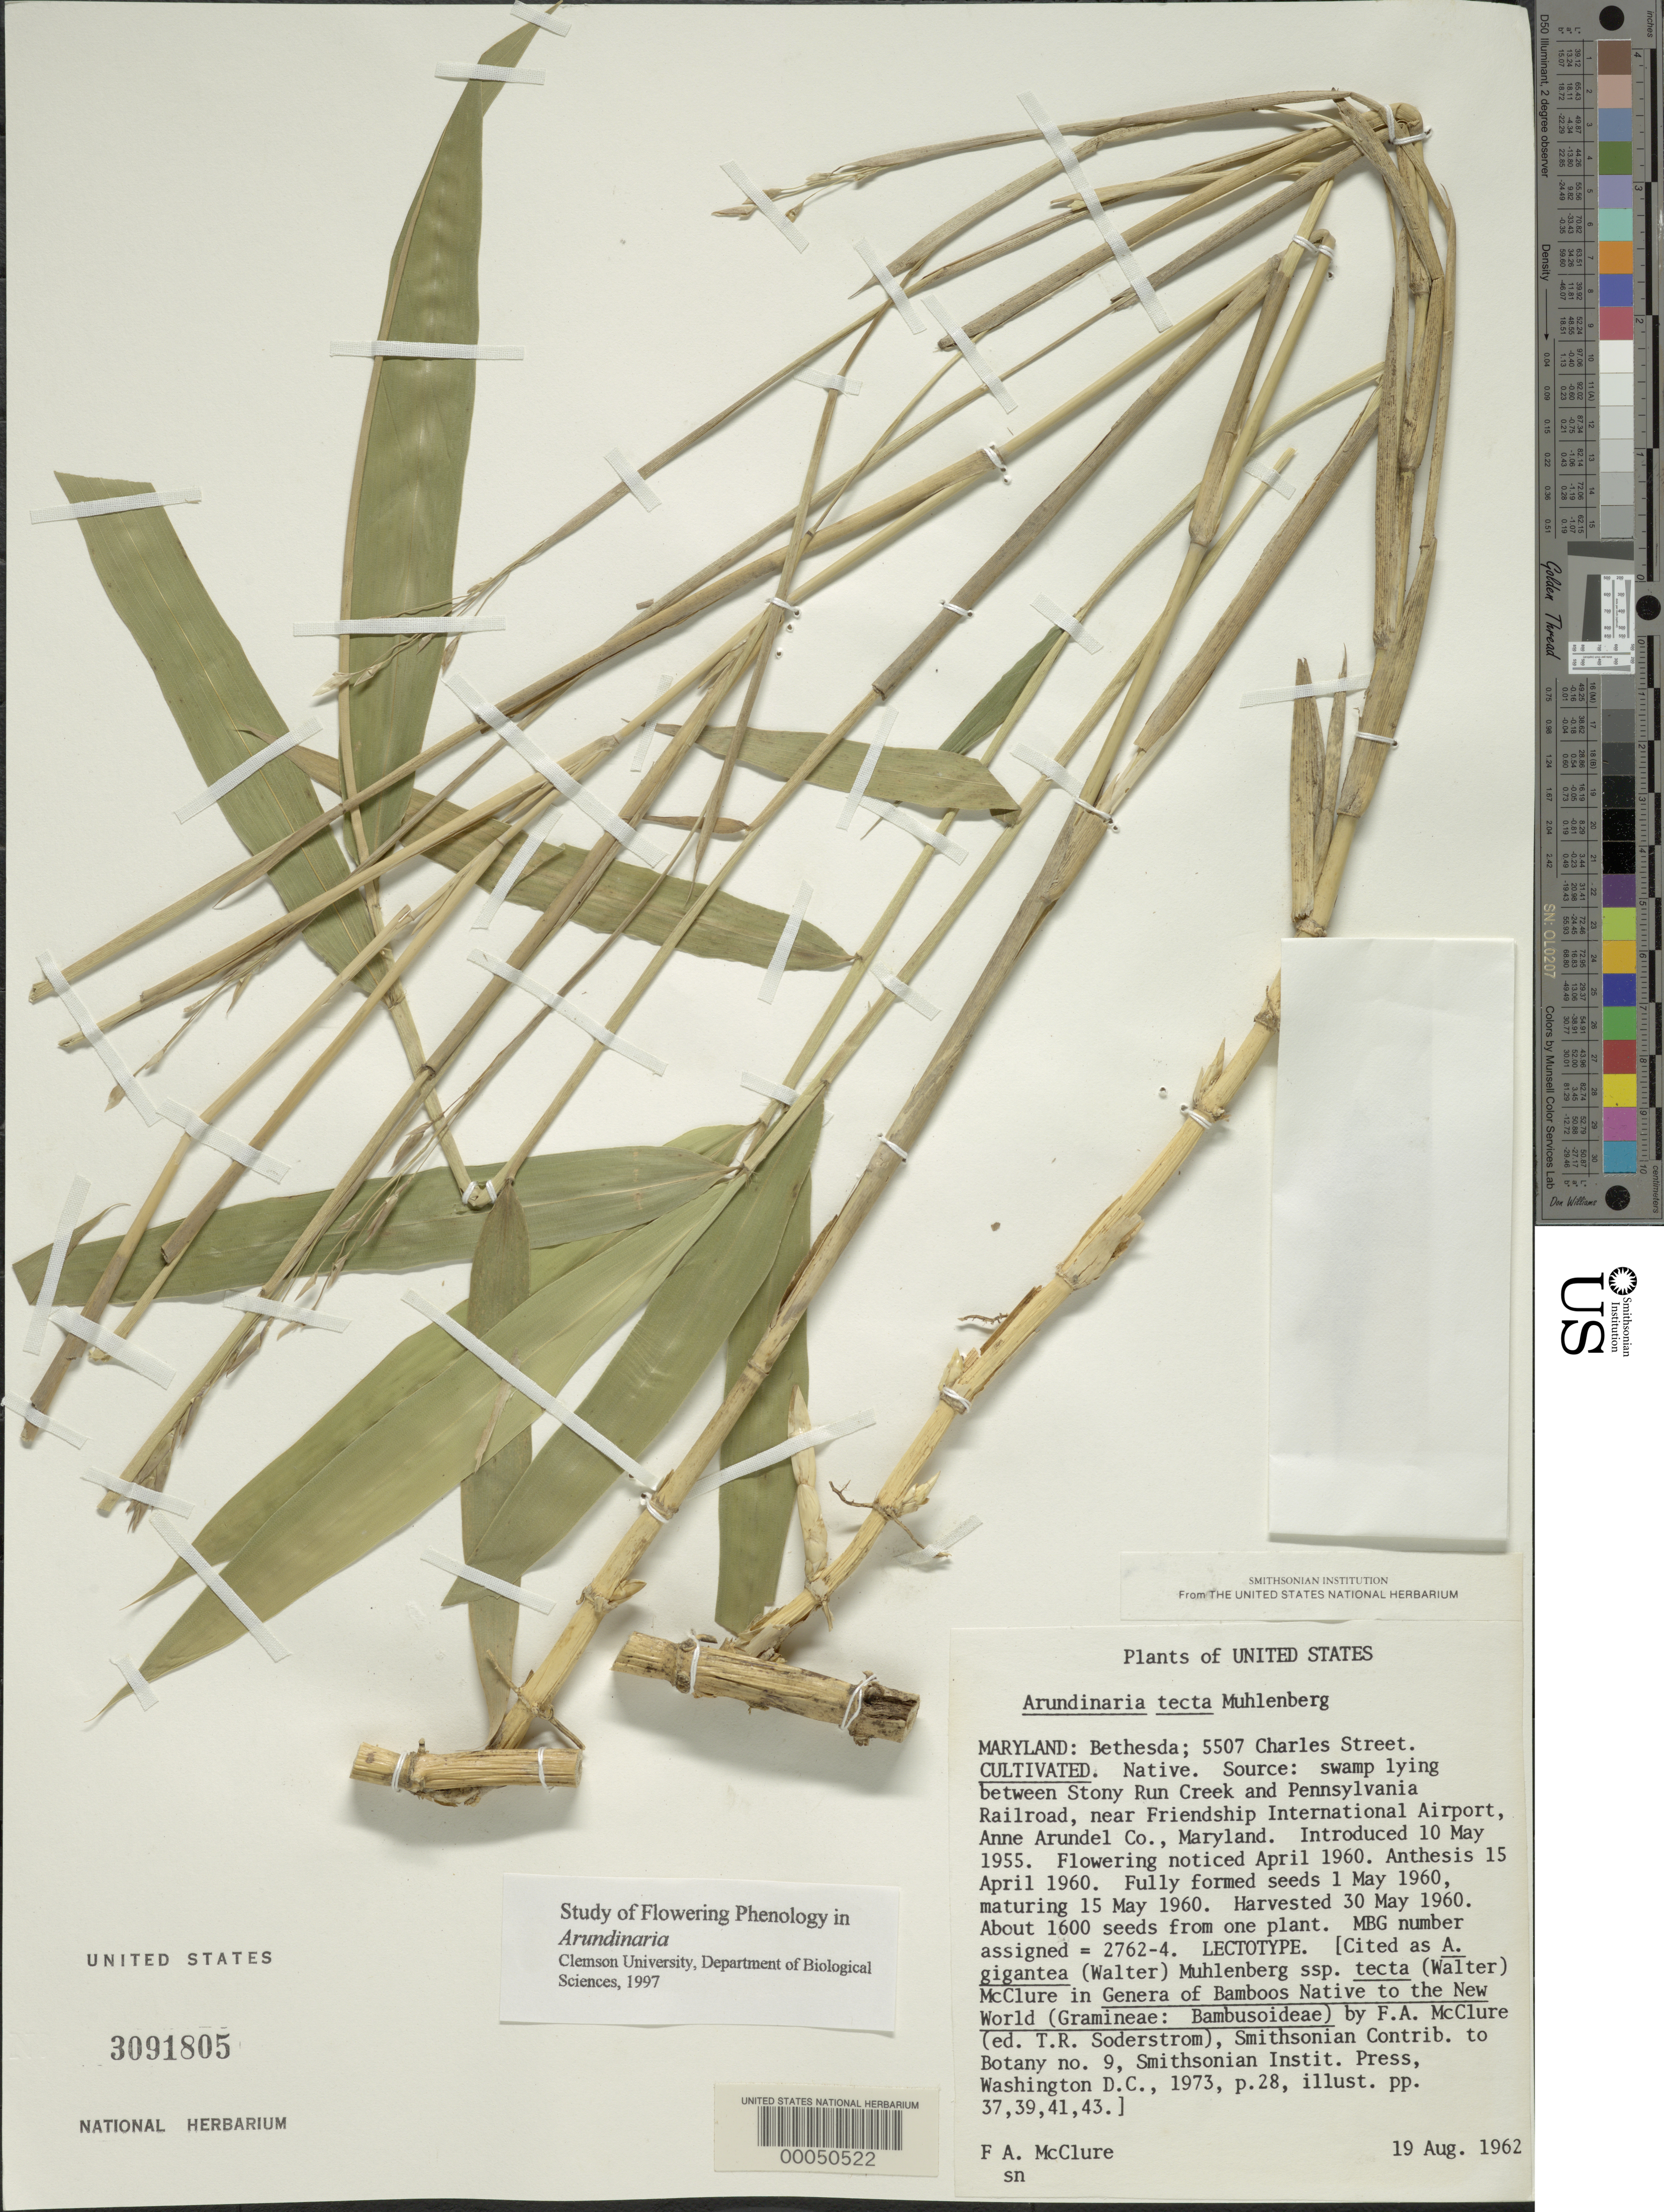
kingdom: Plantae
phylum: Tracheophyta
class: Liliopsida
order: Poales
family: Poaceae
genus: Arundinaria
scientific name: Arundinaria tecta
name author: (Walter) Muhl.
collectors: F. A. McClure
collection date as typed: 19 Aug 1962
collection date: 1962-08-19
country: United States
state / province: Maryland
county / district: Montgomery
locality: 5507 Charles Street, Bethesda (McClure's garden)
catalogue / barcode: US 3091805